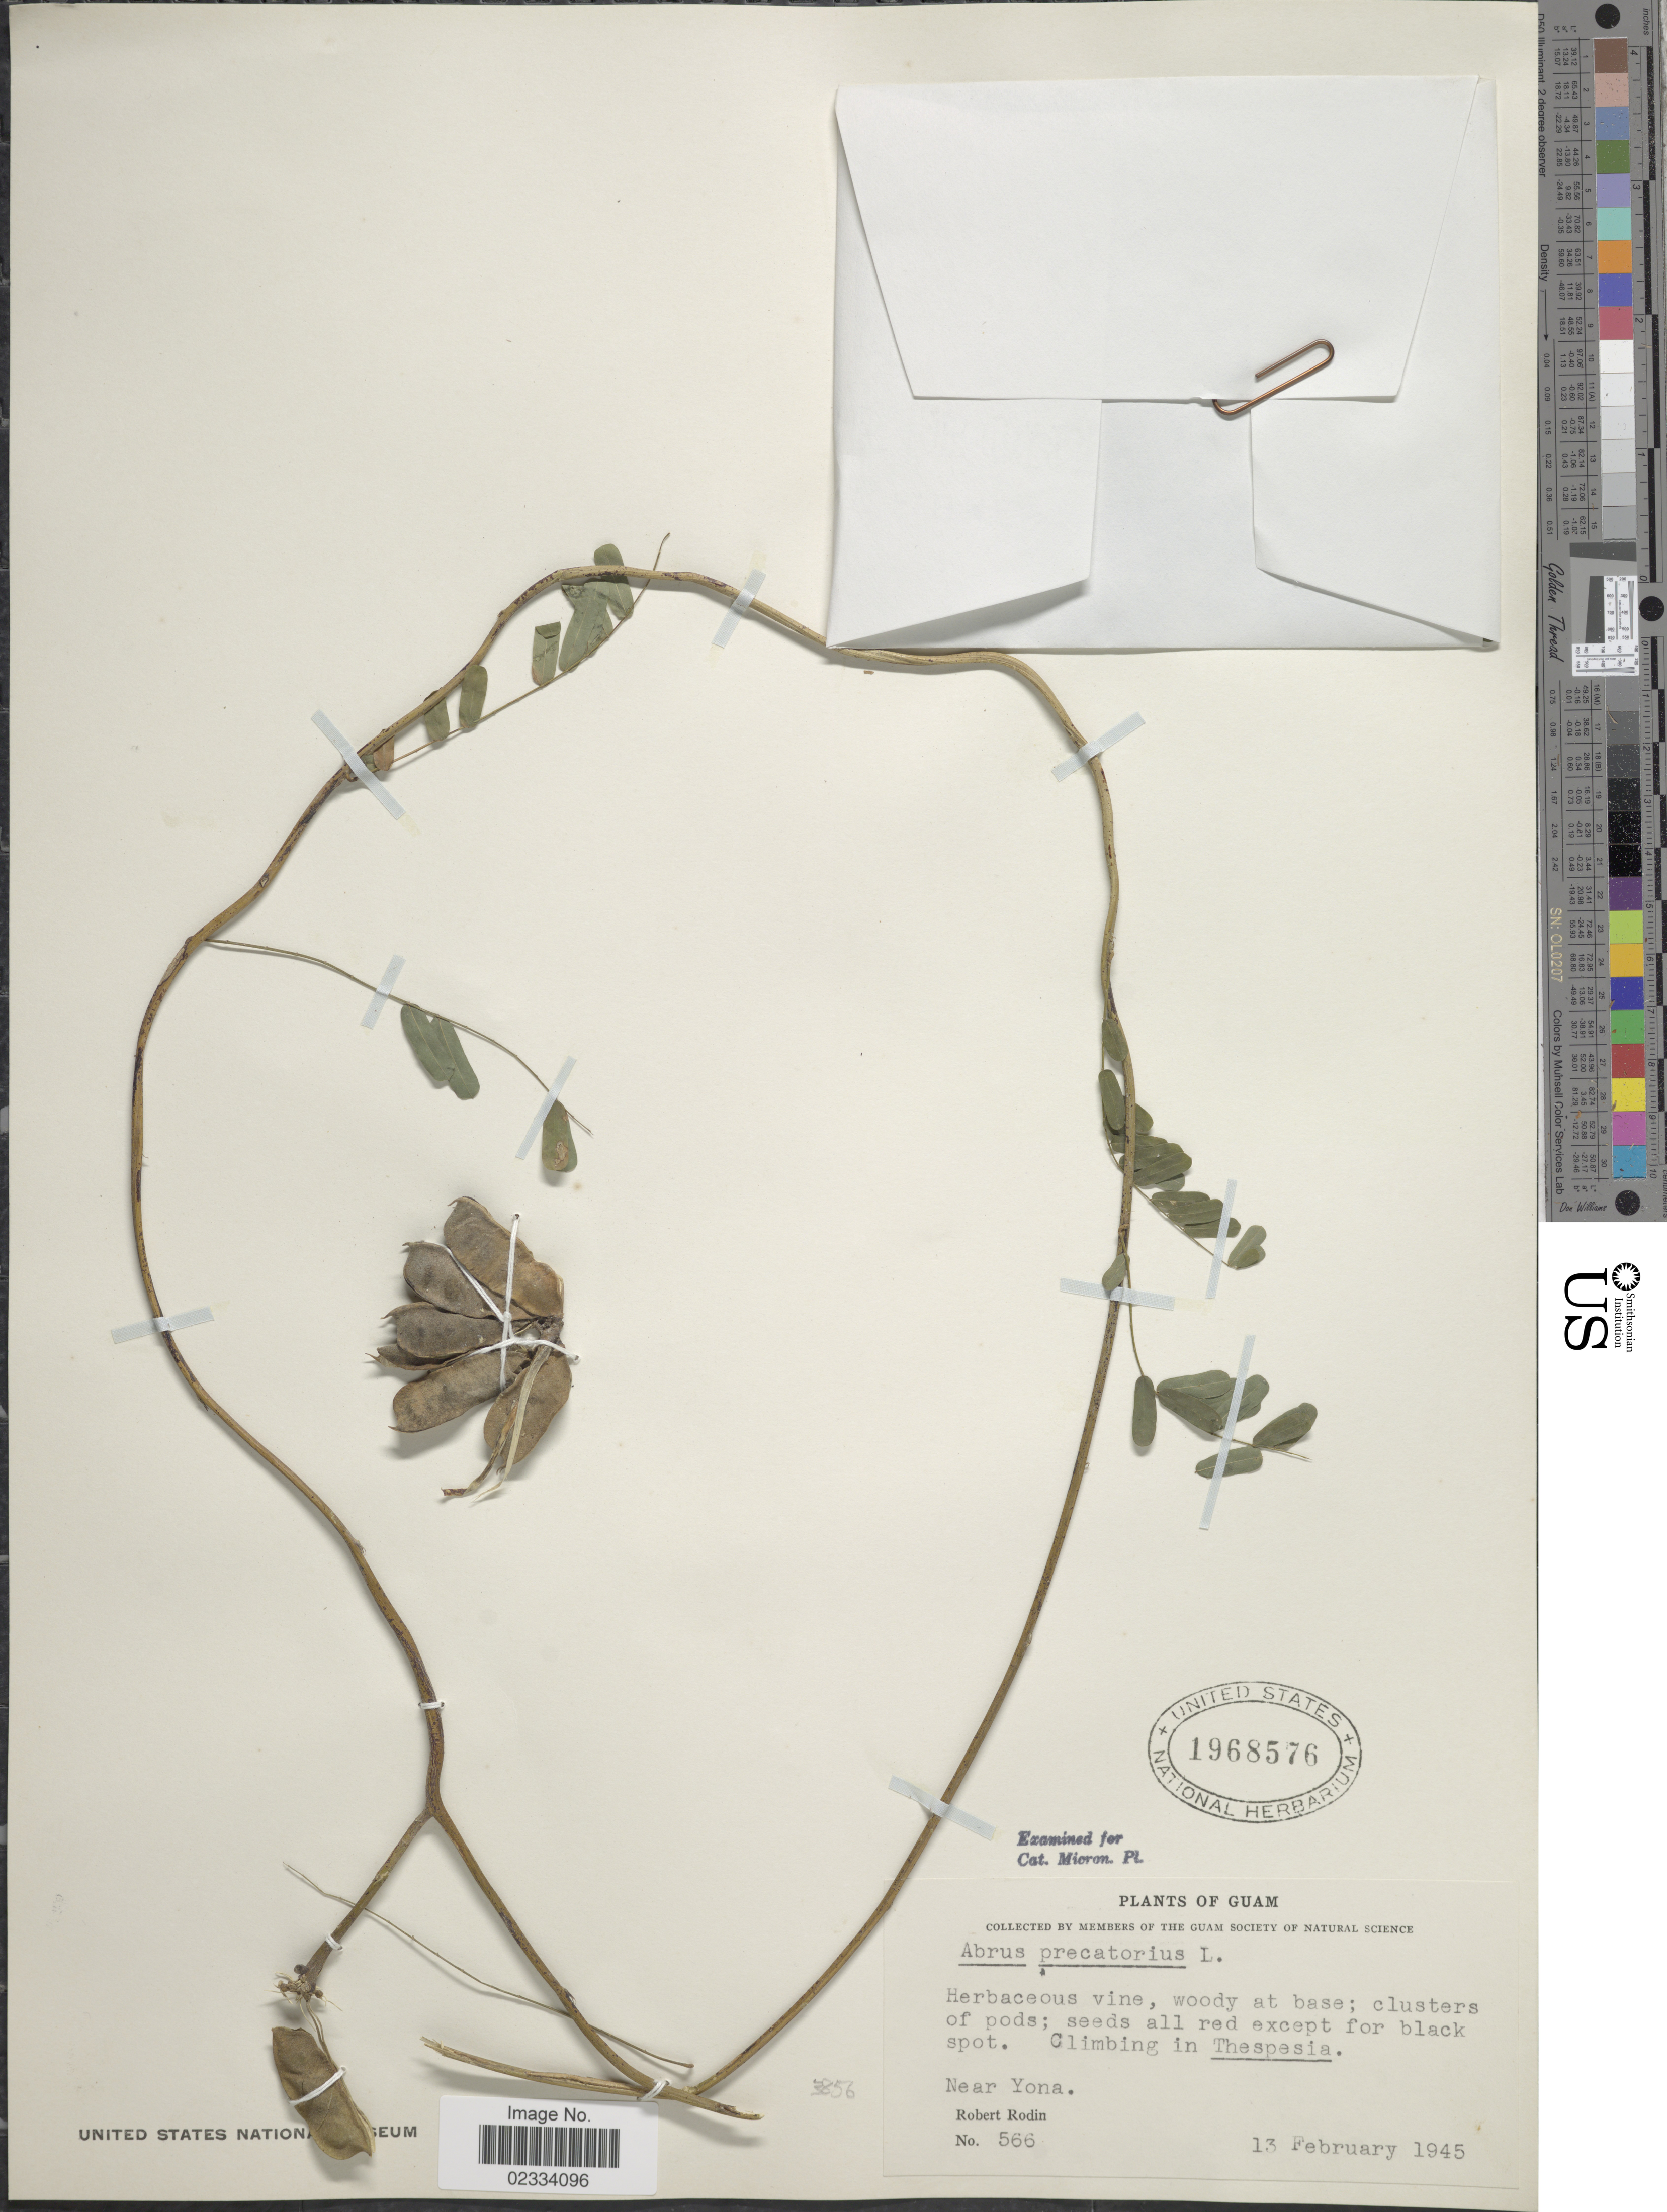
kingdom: Plantae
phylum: Tracheophyta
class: Magnoliopsida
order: Fabales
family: Fabaceae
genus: Abrus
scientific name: Abrus precatorius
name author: L.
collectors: R. Rodin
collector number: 566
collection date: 1945-02-13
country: Guam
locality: Near Yona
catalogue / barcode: US 1968576